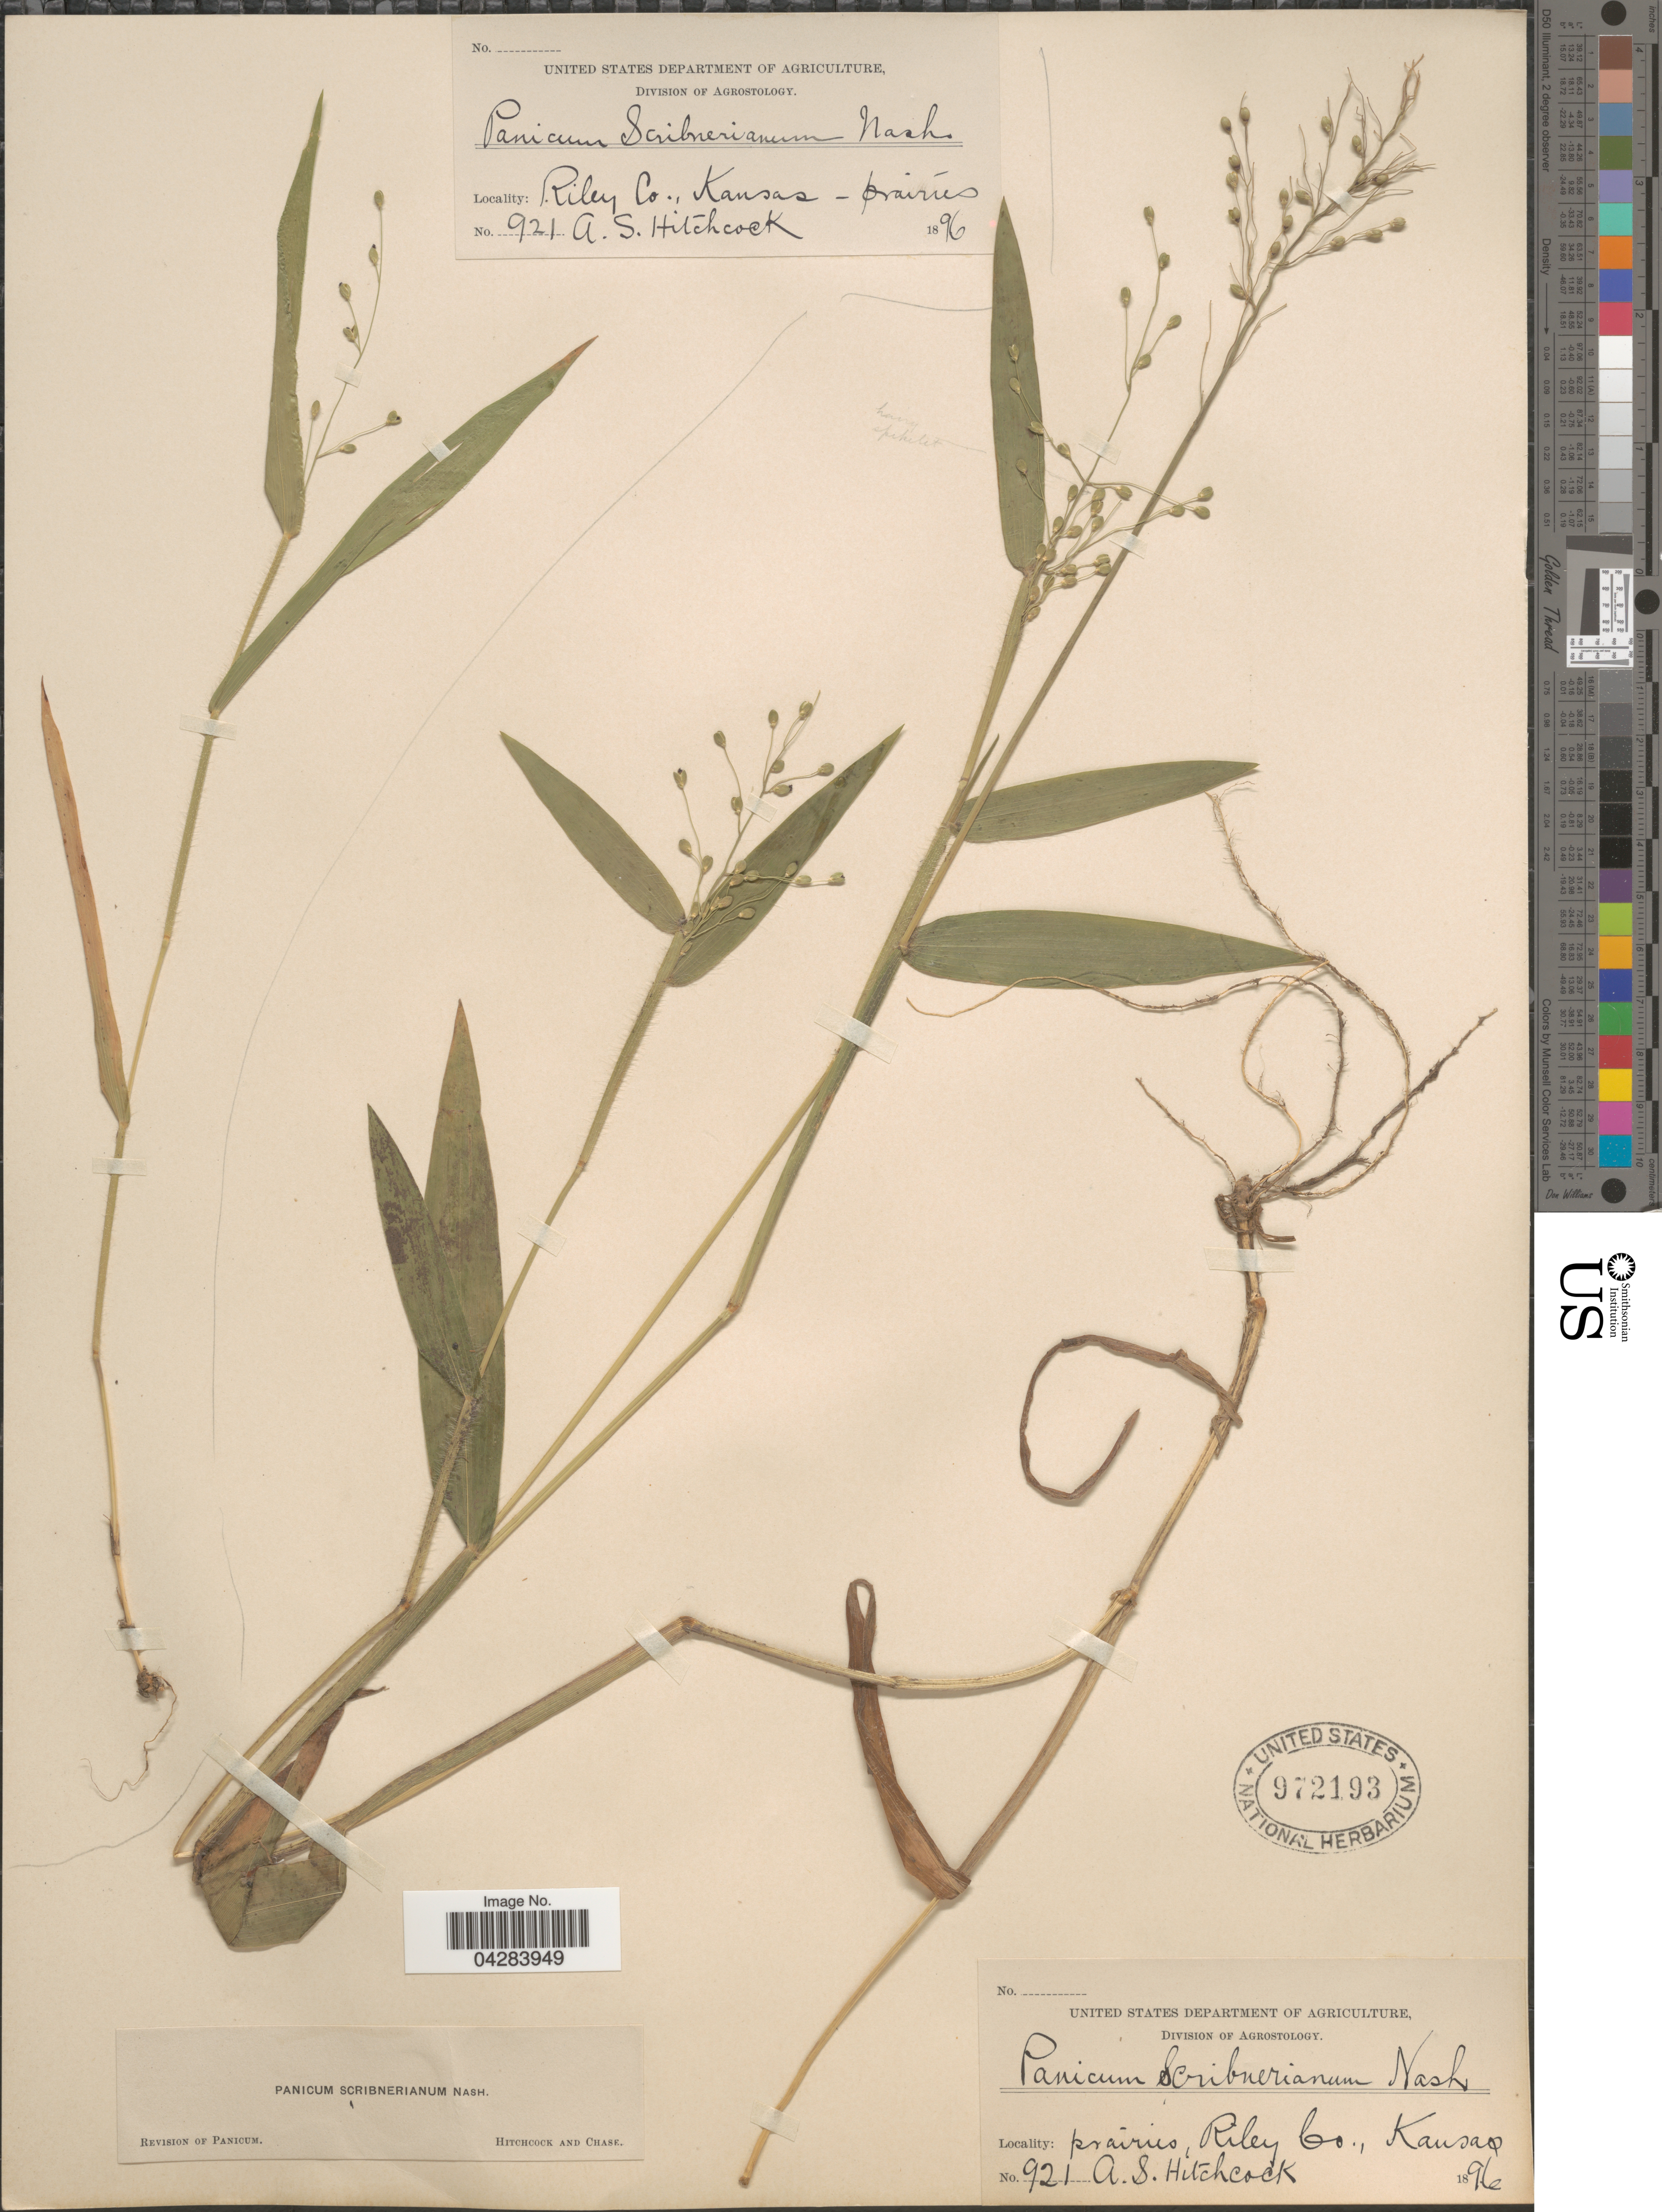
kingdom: Plantae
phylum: Tracheophyta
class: Liliopsida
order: Poales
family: Poaceae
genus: Dichanthelium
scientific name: Dichanthelium oligosanthes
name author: (Schult.) Gould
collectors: A. S. Hitchcock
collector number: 921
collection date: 1896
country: United States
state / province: Kansas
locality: Prairies, Riley Co.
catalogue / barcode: US 972193